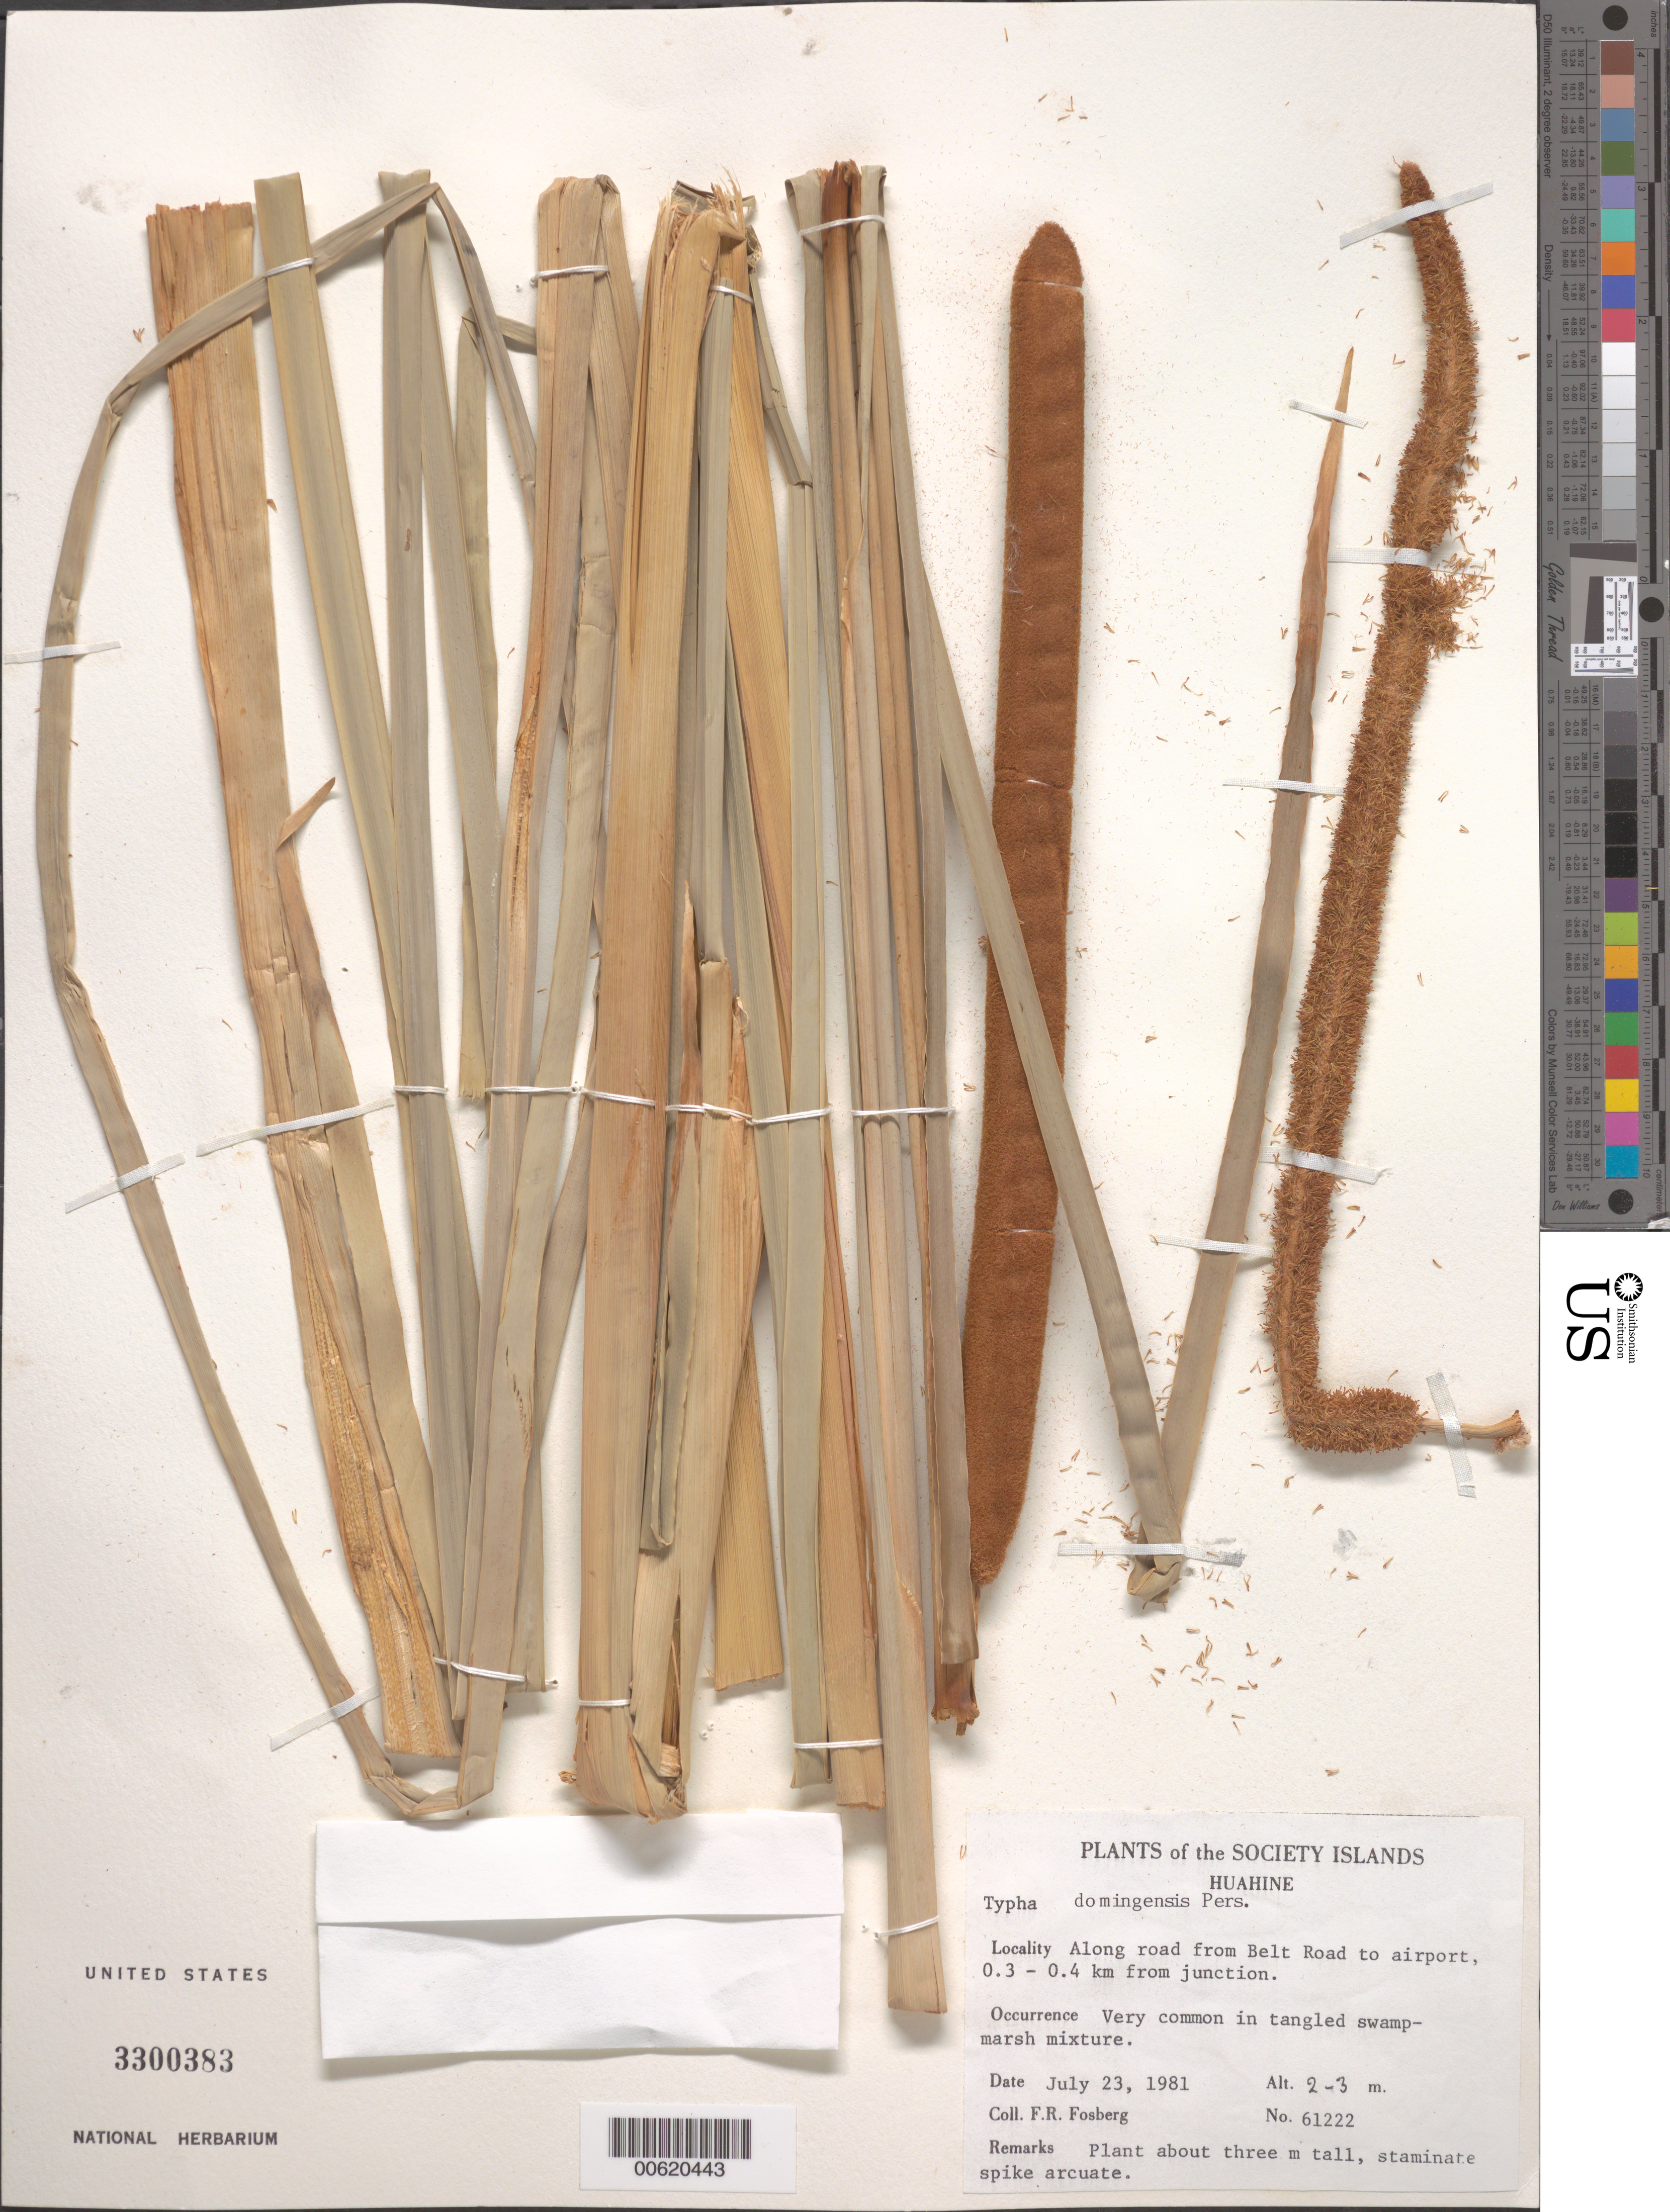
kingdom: Plantae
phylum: Tracheophyta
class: Liliopsida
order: Poales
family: Typhaceae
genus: Typha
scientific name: Typha domingensis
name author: Pers.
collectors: F. R. Fosberg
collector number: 61222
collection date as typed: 23 Jul 1981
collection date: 1981-07-23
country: French Polynesia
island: Huahine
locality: Along road from Belt Road to airport. [Society Is.]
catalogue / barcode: US 3300383